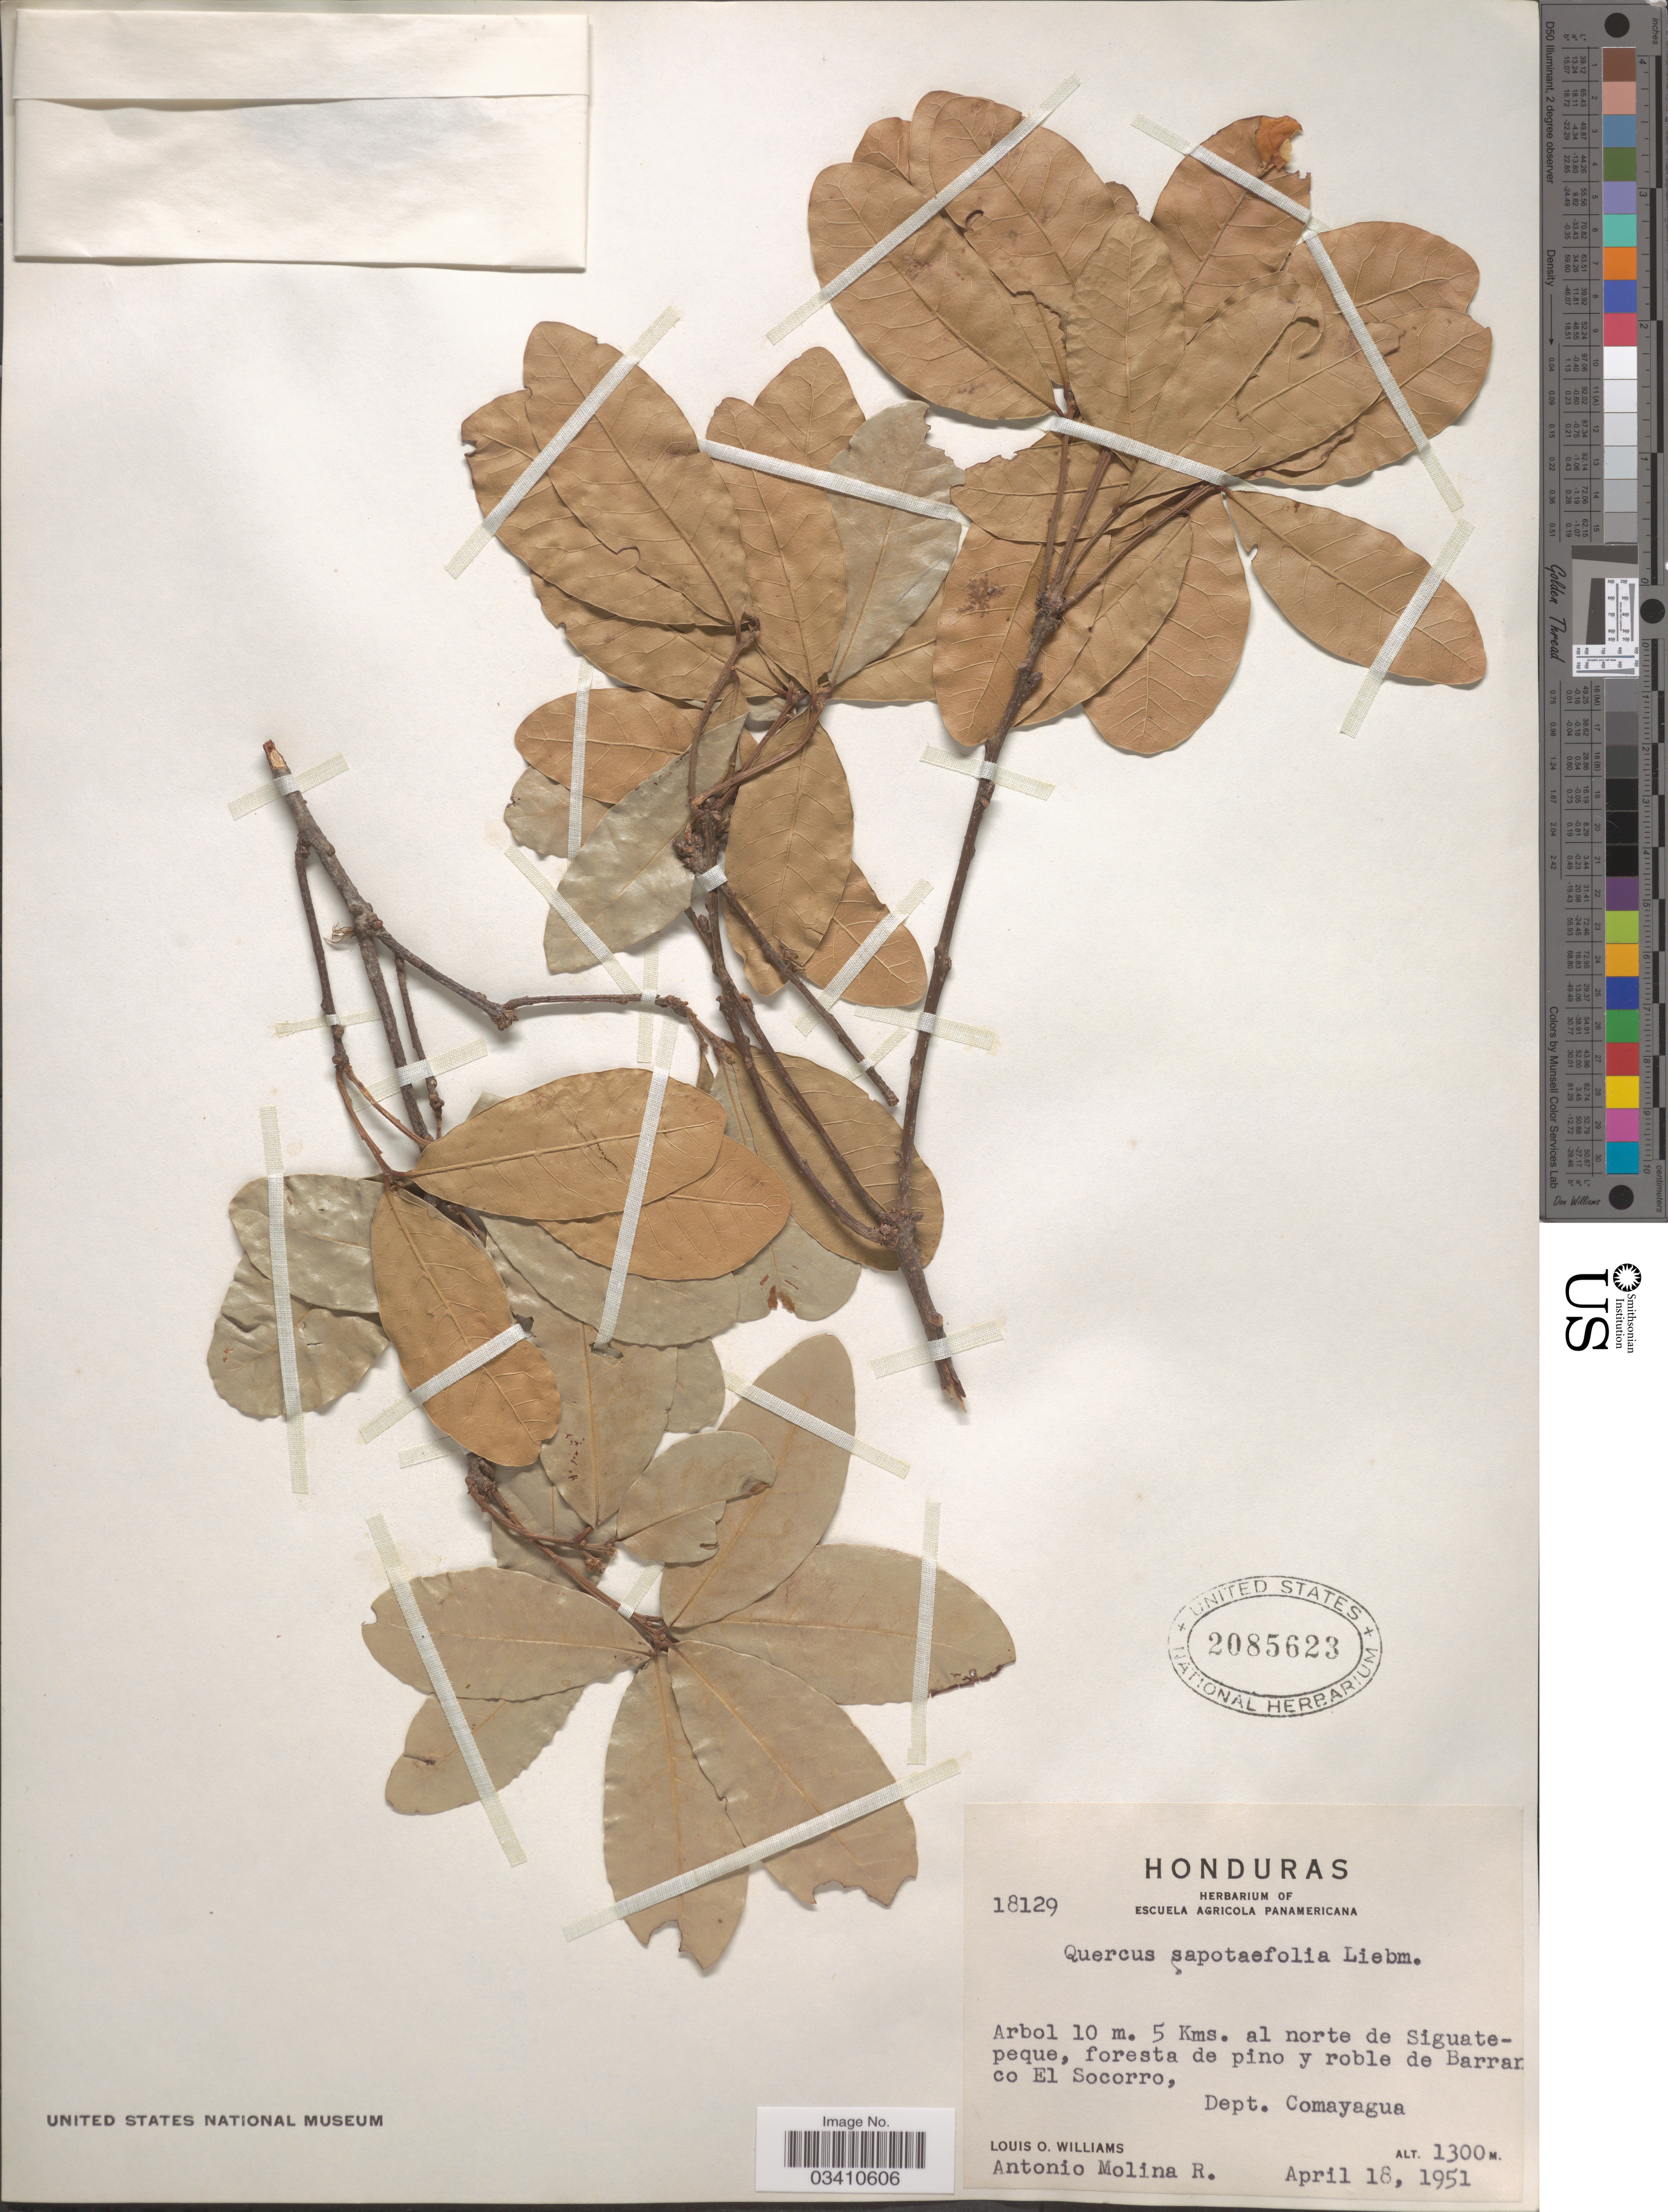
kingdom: Plantae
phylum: Tracheophyta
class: Magnoliopsida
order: Fagales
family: Fagaceae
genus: Quercus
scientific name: Quercus sapotaefolia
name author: Liebm.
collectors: L. O. Williams & A. Molina R.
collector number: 18129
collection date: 1951-04-18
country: Honduras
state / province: Comayagua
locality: Foresta de pino y roble de Barranco El Socorro, Dept. Comayagua.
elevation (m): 1300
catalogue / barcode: US 2085623